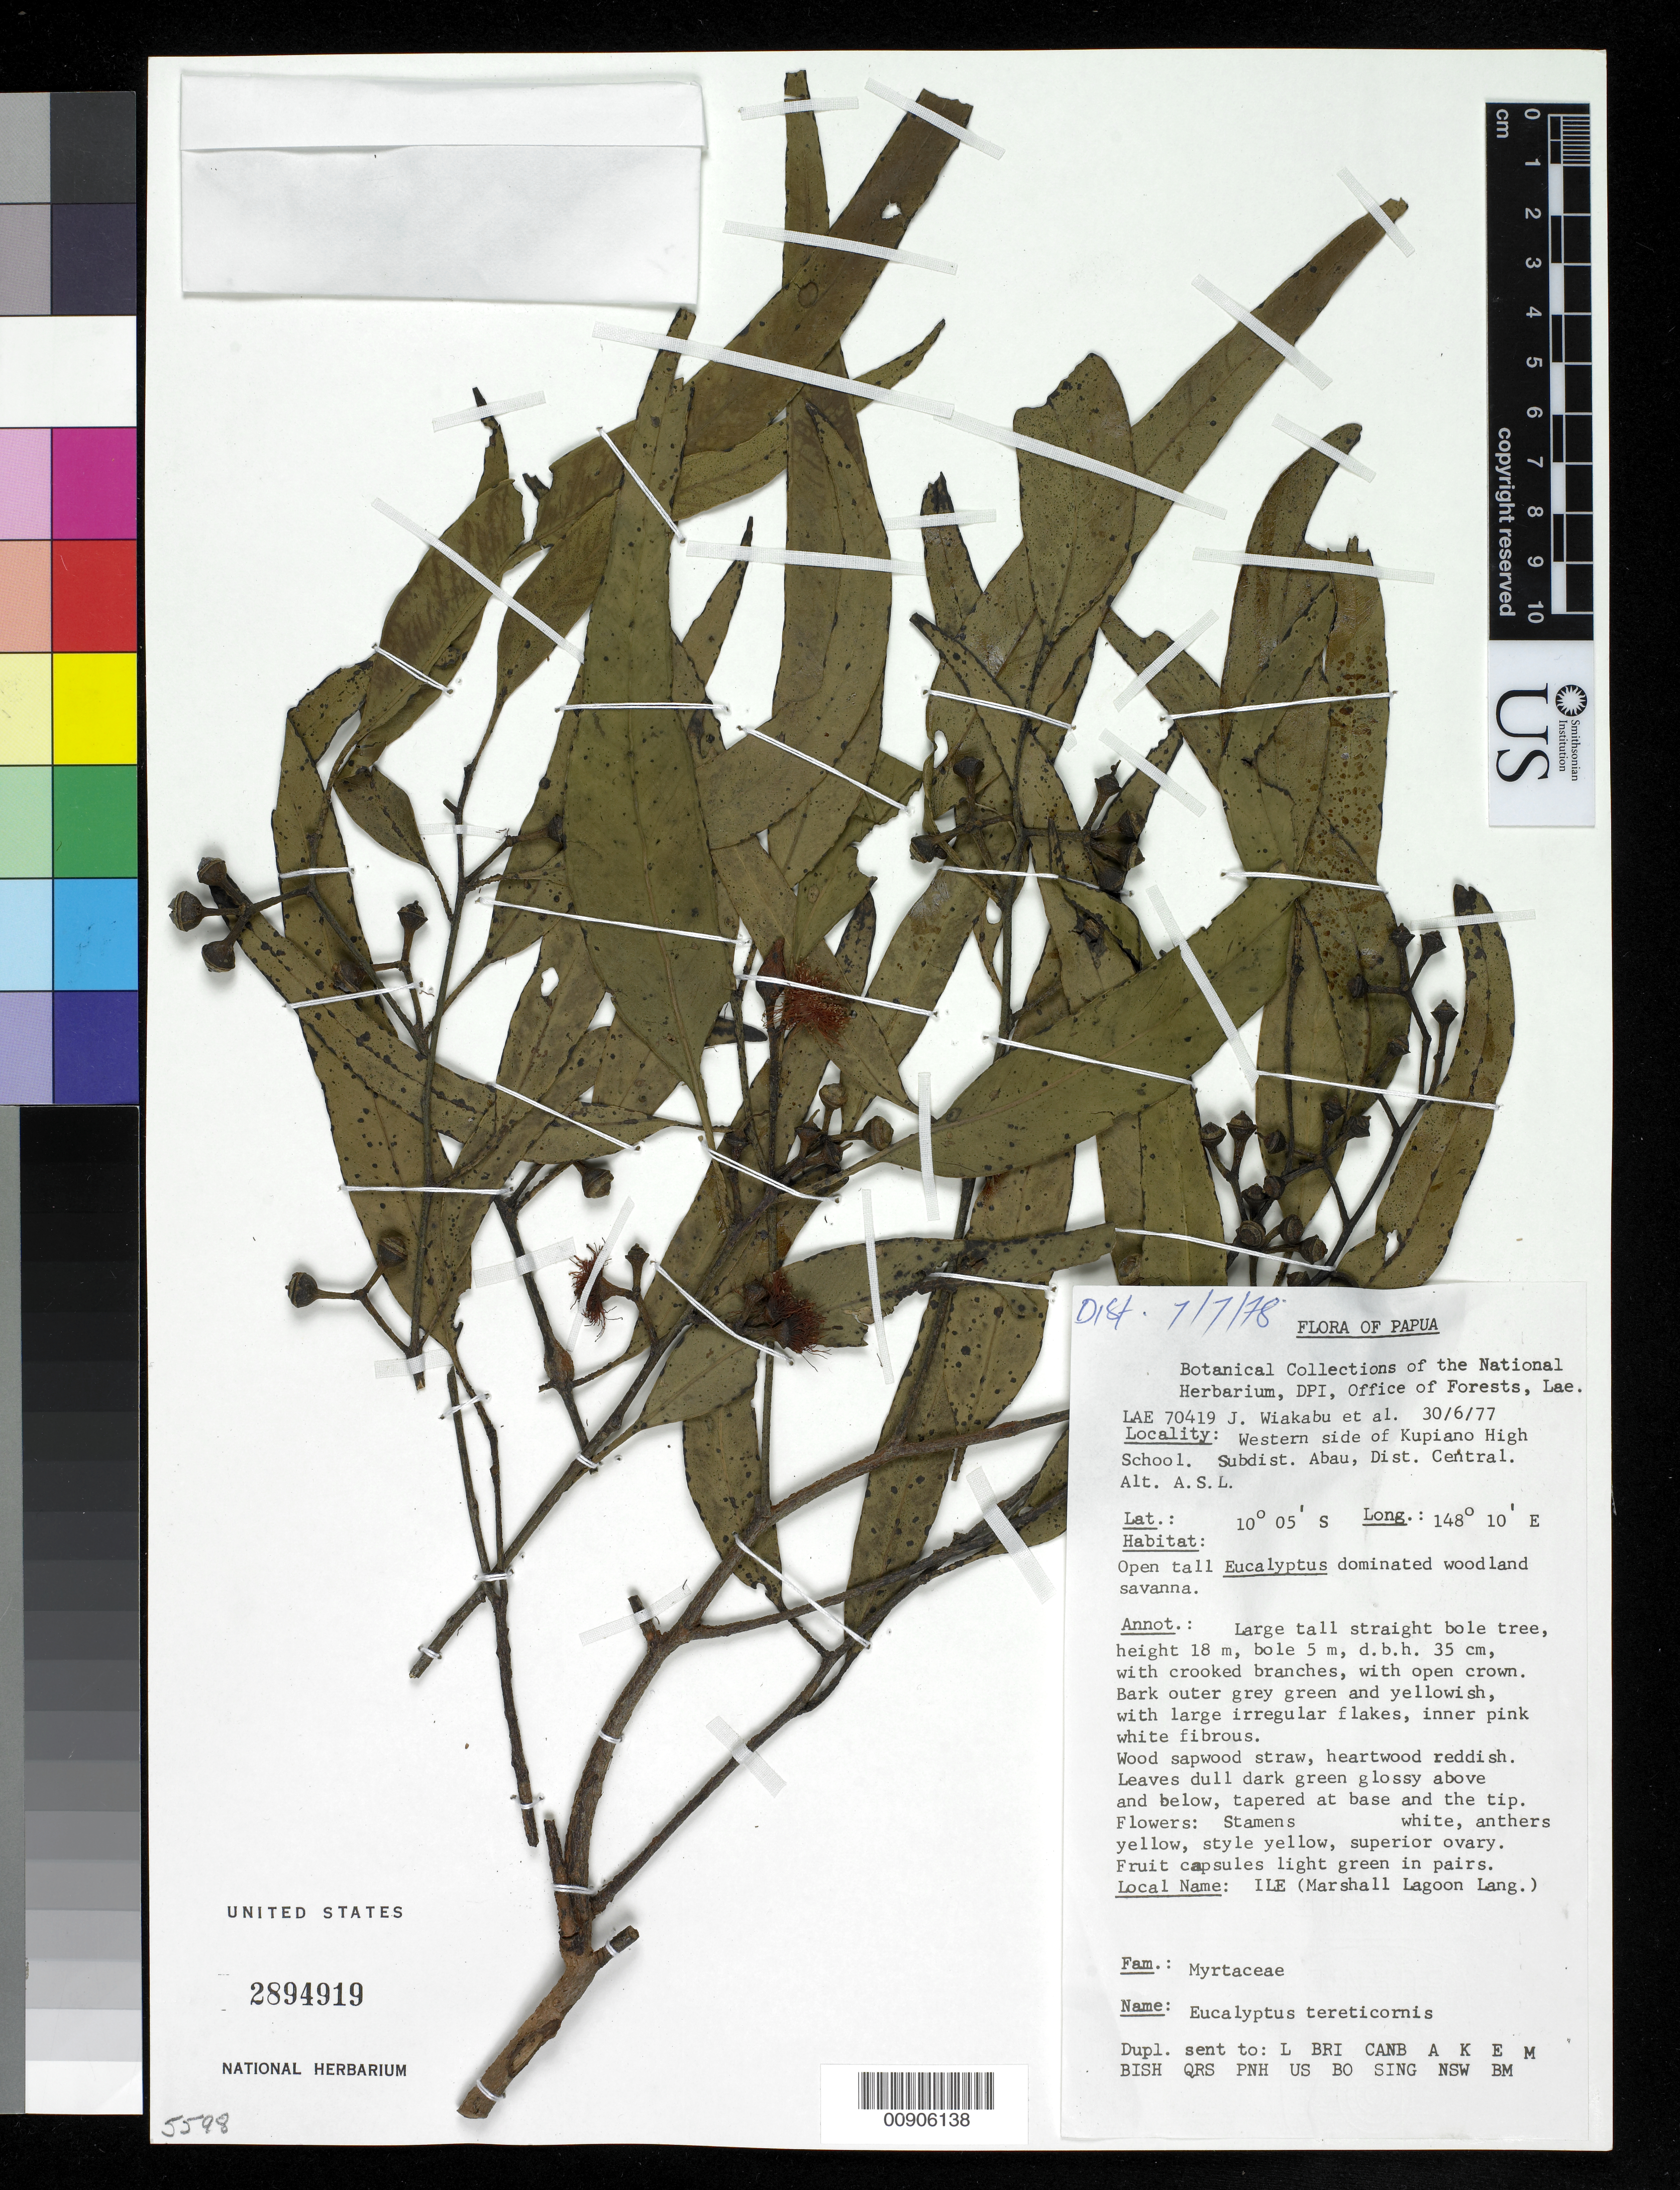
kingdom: Plantae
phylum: Tracheophyta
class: Magnoliopsida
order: Myrtales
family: Myrtaceae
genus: Eucalyptus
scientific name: Eucalyptus tereticornis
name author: Sm.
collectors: J. Wiakabu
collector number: LAE 70419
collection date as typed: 30 Jun 1977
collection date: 1977-06-30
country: Papua New Guinea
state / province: Central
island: New Guinea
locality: Western side of Kupiano High School. Sub-dist. Abau.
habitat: Open tall Eucalyptus dominated woodland savanna.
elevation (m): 0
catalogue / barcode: US 2894919